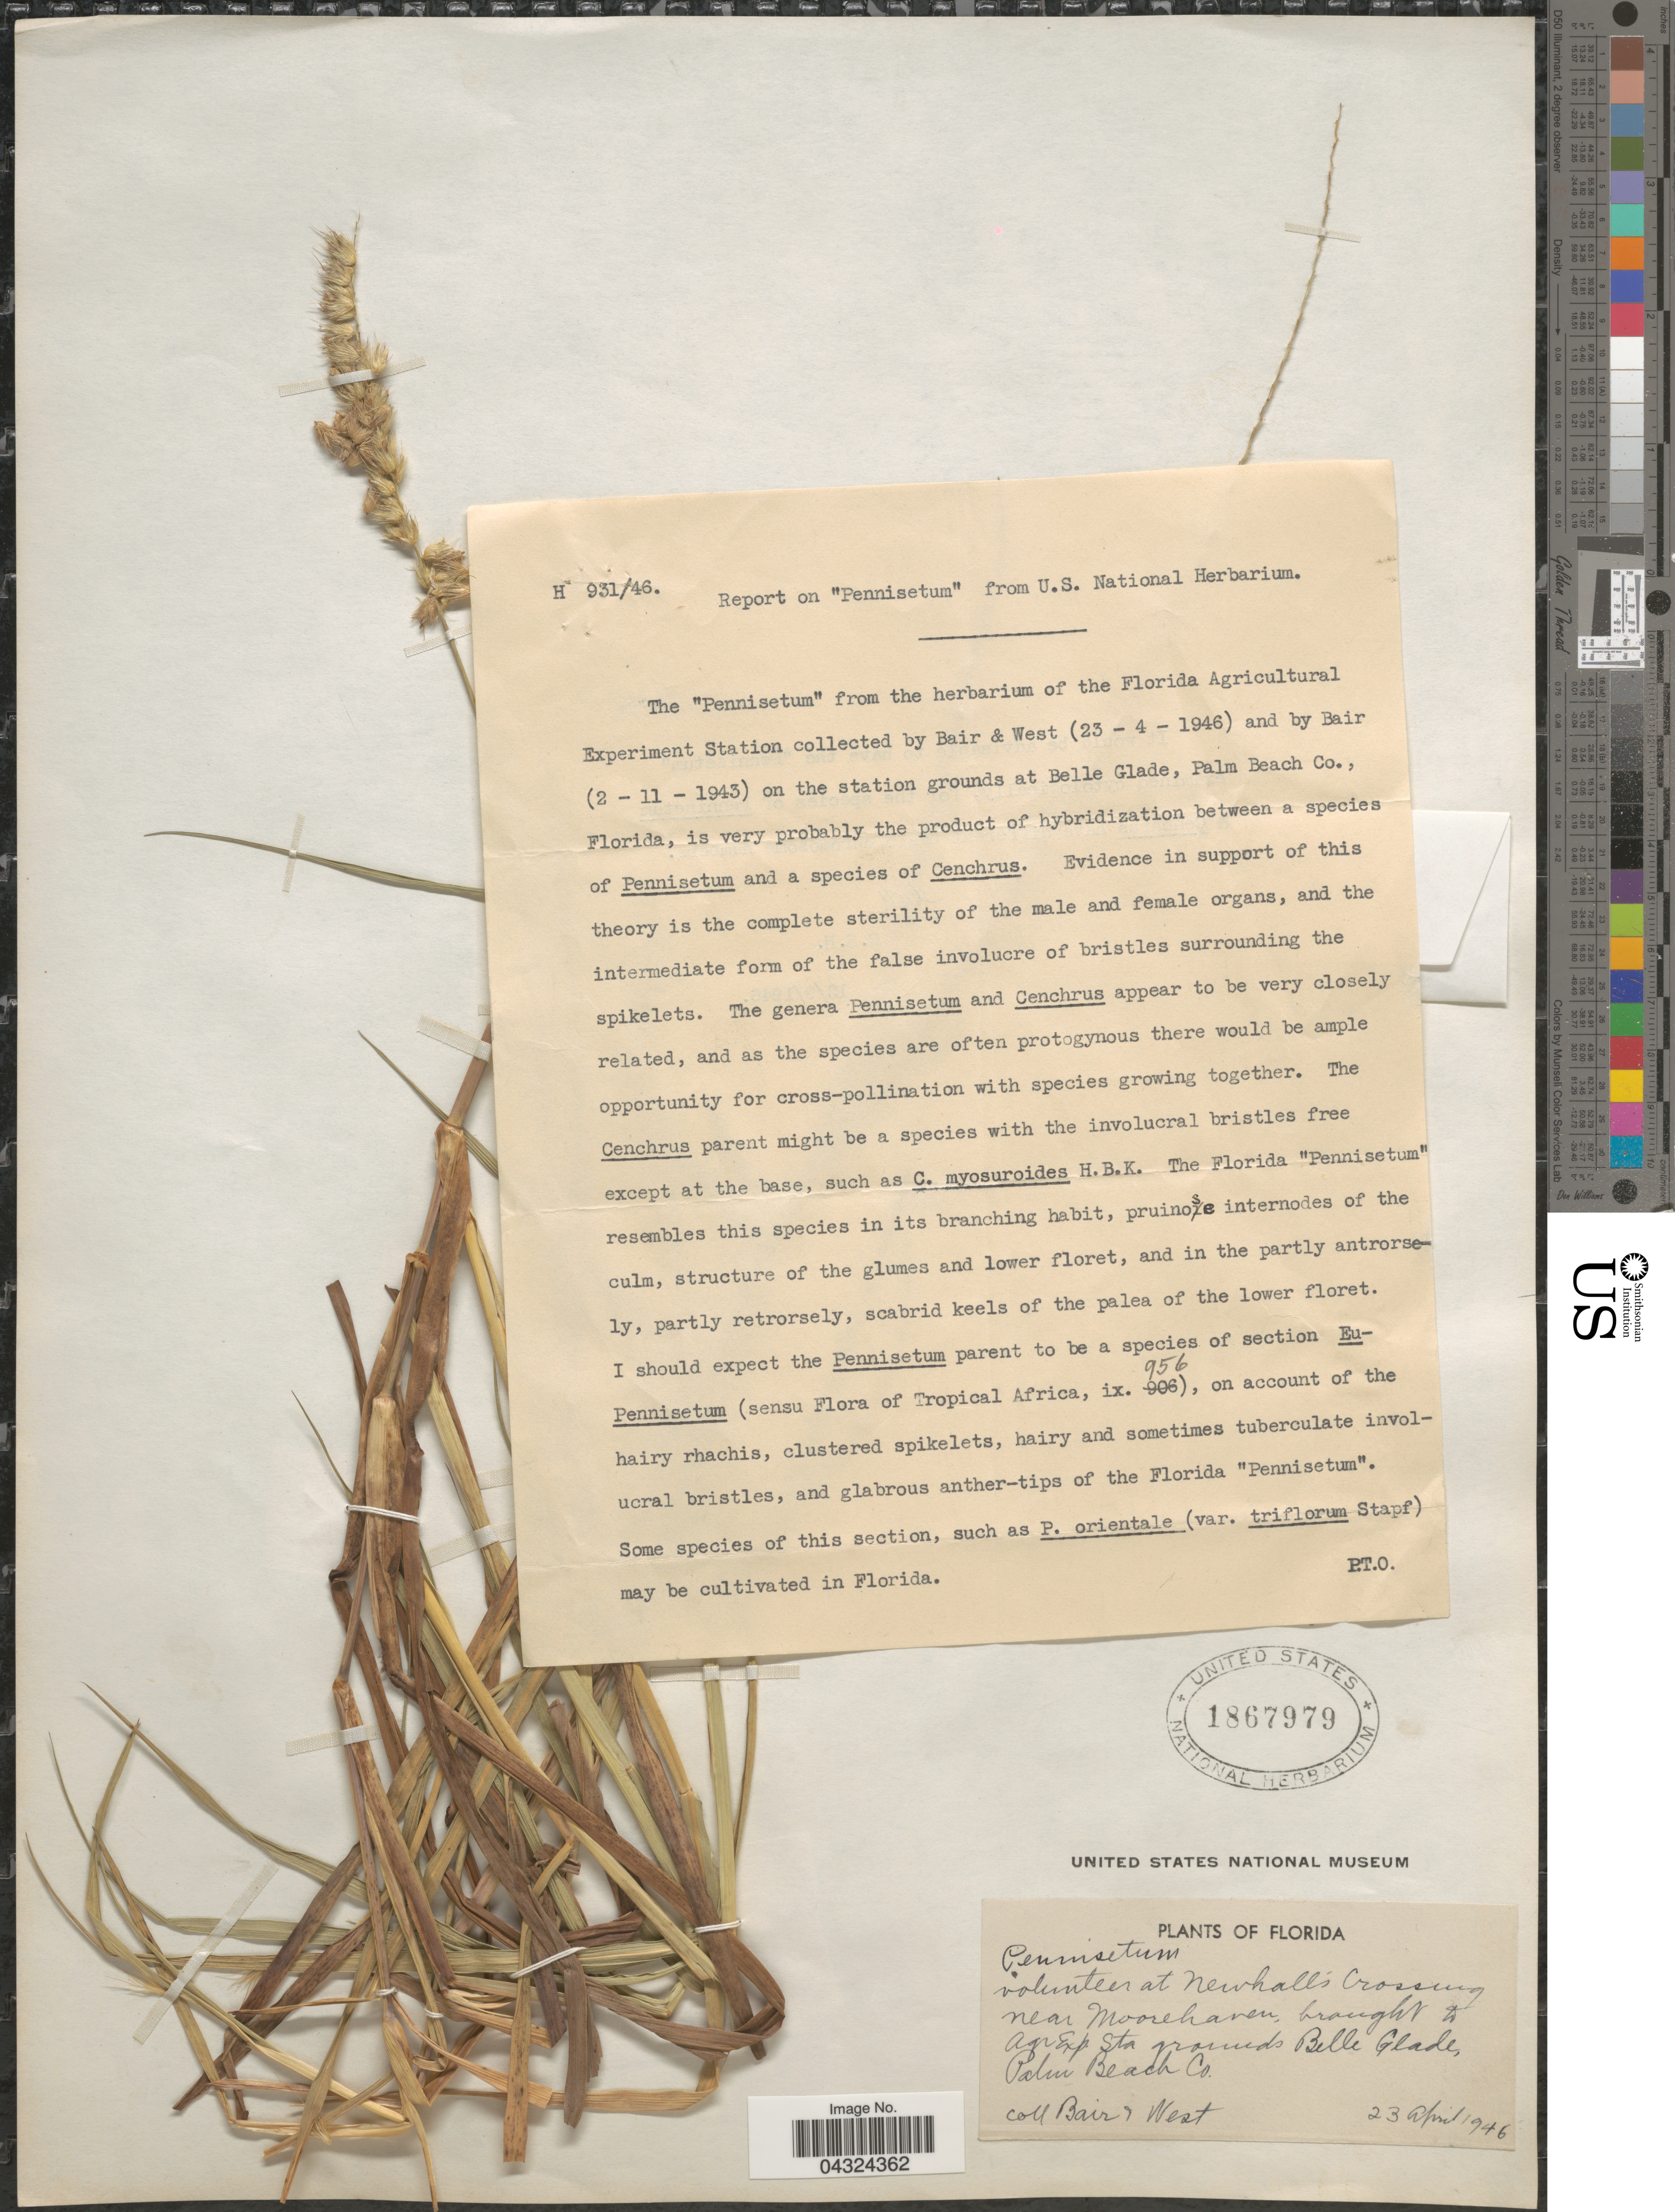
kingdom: Plantae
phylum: Tracheophyta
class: Liliopsida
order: Poales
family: Poaceae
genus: Cenchrus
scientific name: Cenchrus sp.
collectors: Bair & -. West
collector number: H931/46?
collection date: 1946-04-23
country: United States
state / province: Florida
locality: Volunteer at Newhall's Crossing near Moorehaven, brought to Agr. Exp. Sta grounds, Belle Glade, Palm Beach Co.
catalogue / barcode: US 1867979